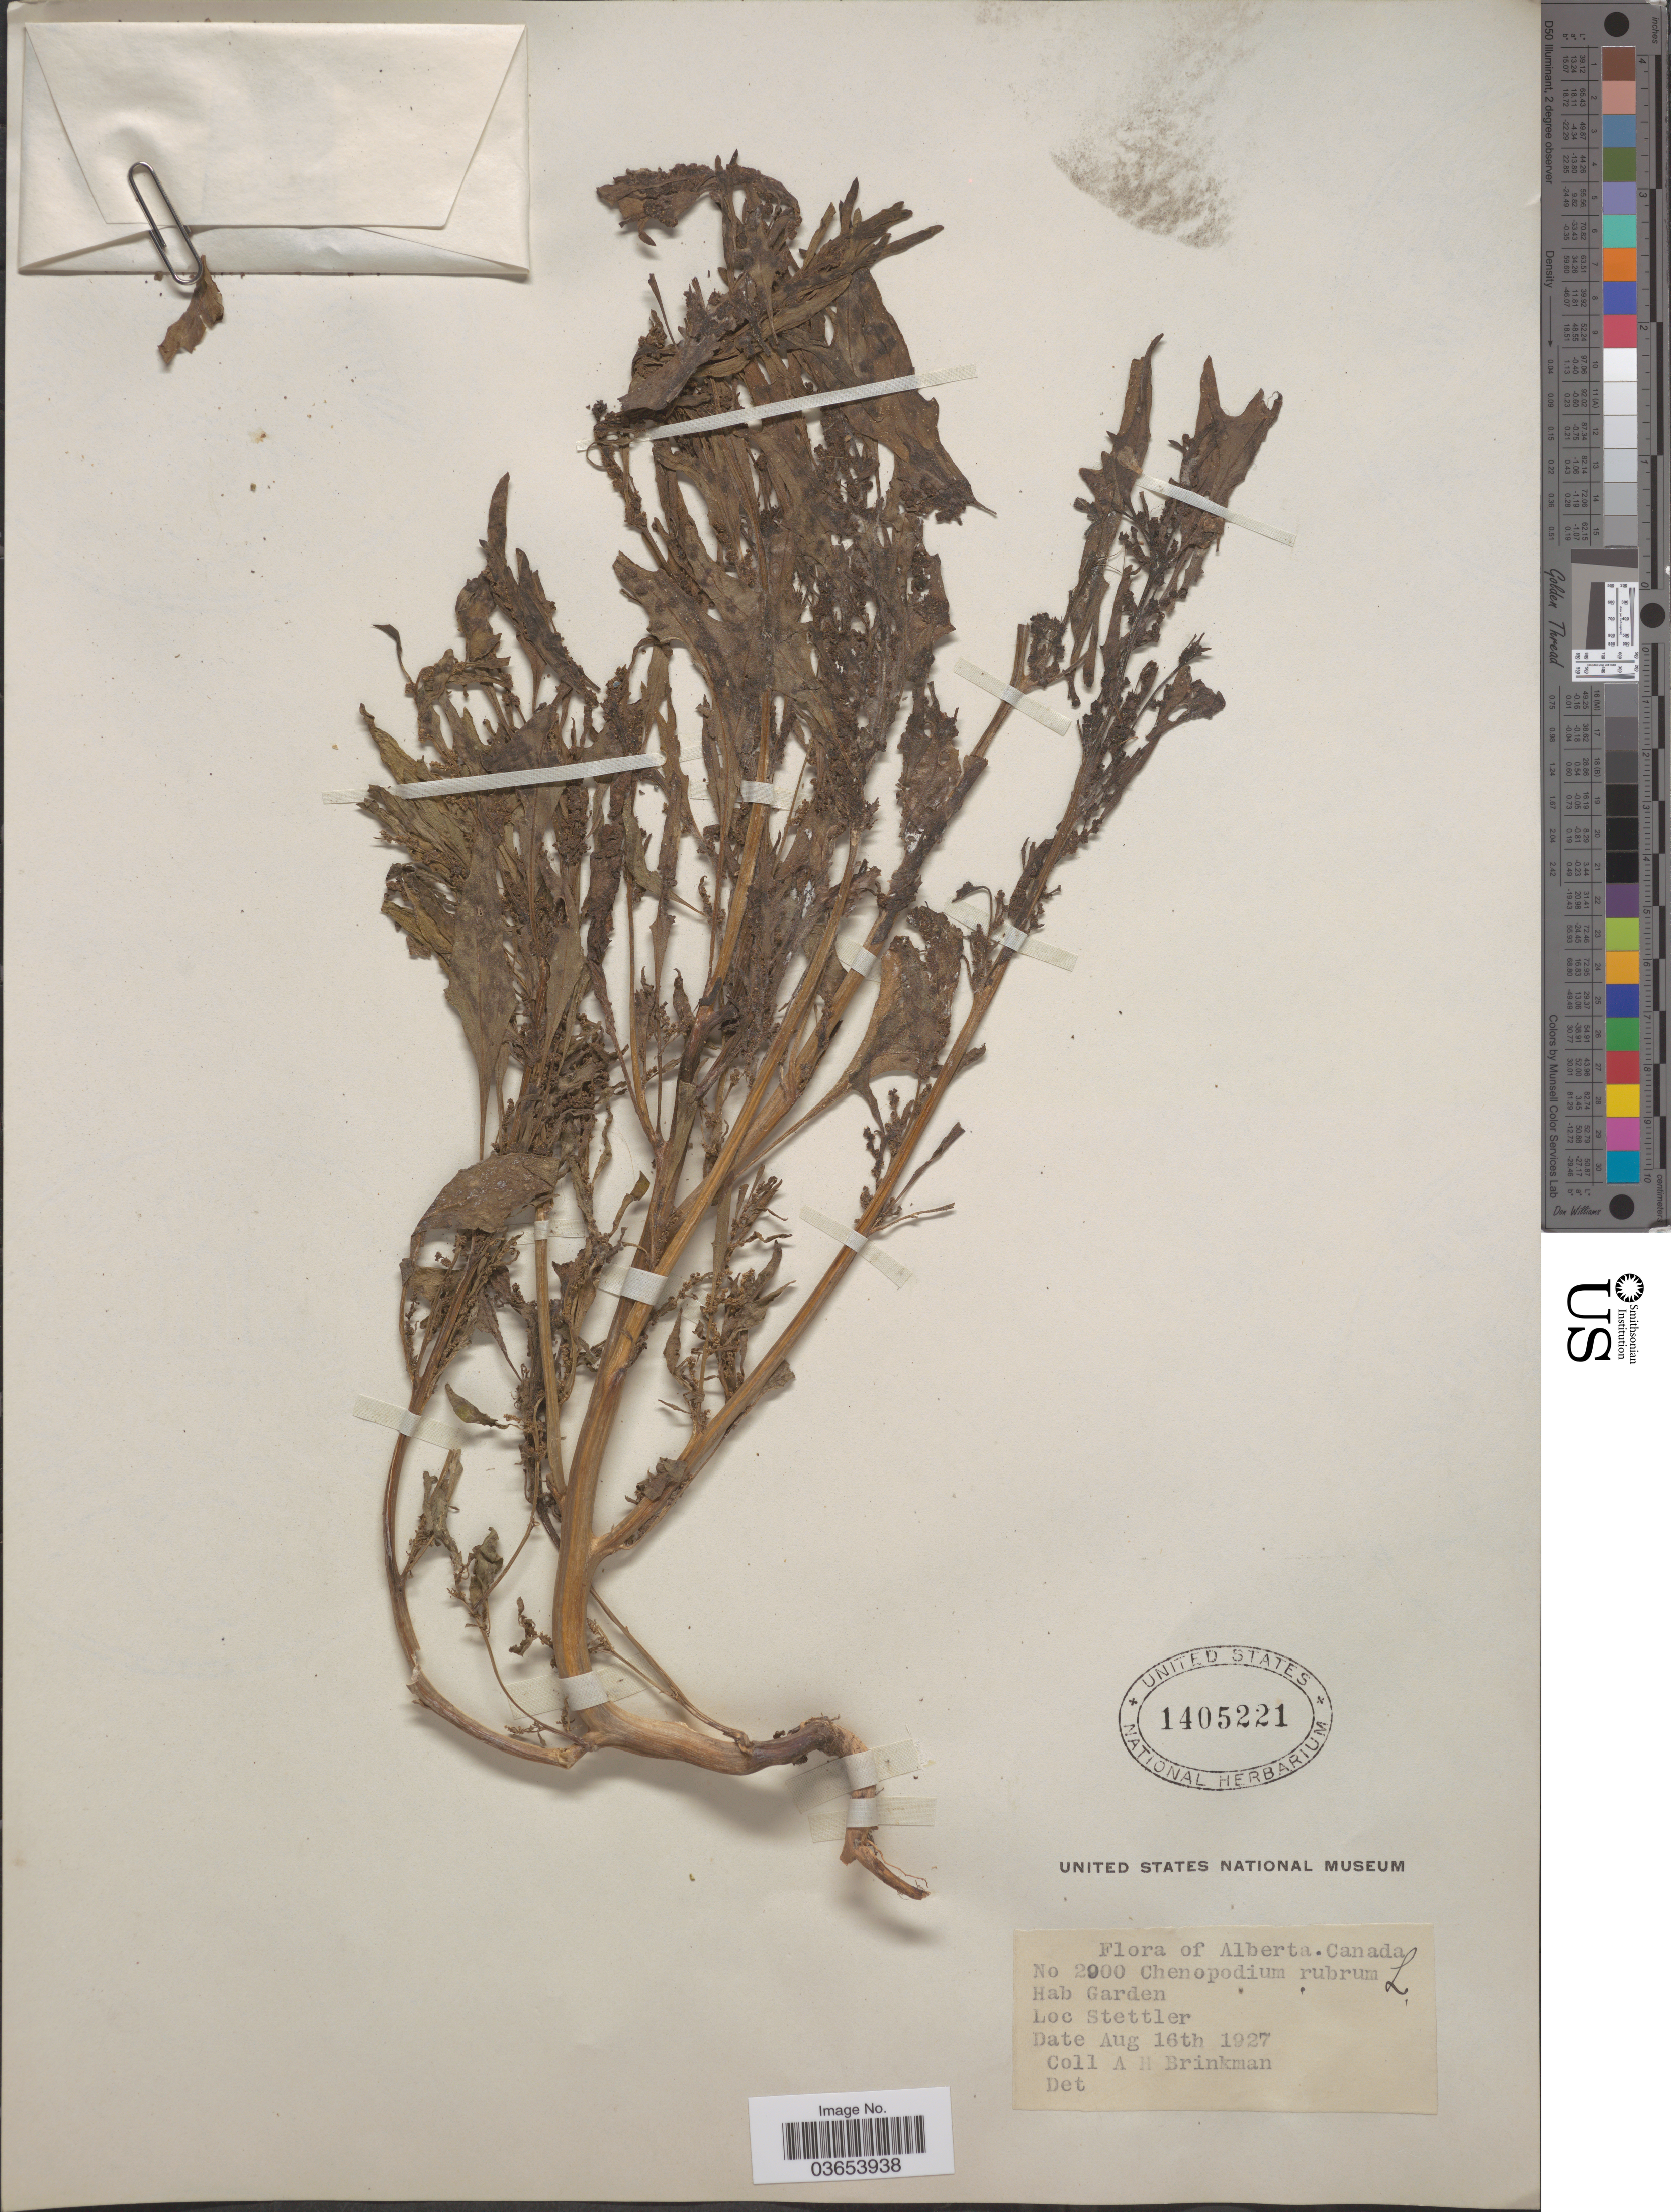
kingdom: Plantae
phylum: Tracheophyta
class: Magnoliopsida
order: Caryophyllales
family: Amaranthaceae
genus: Chenopodium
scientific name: Chenopodium rubrum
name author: L.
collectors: A. Brinkman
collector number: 2900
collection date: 1927-08-16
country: Canada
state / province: Alberta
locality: Garden. Stettler.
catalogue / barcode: US 1405221